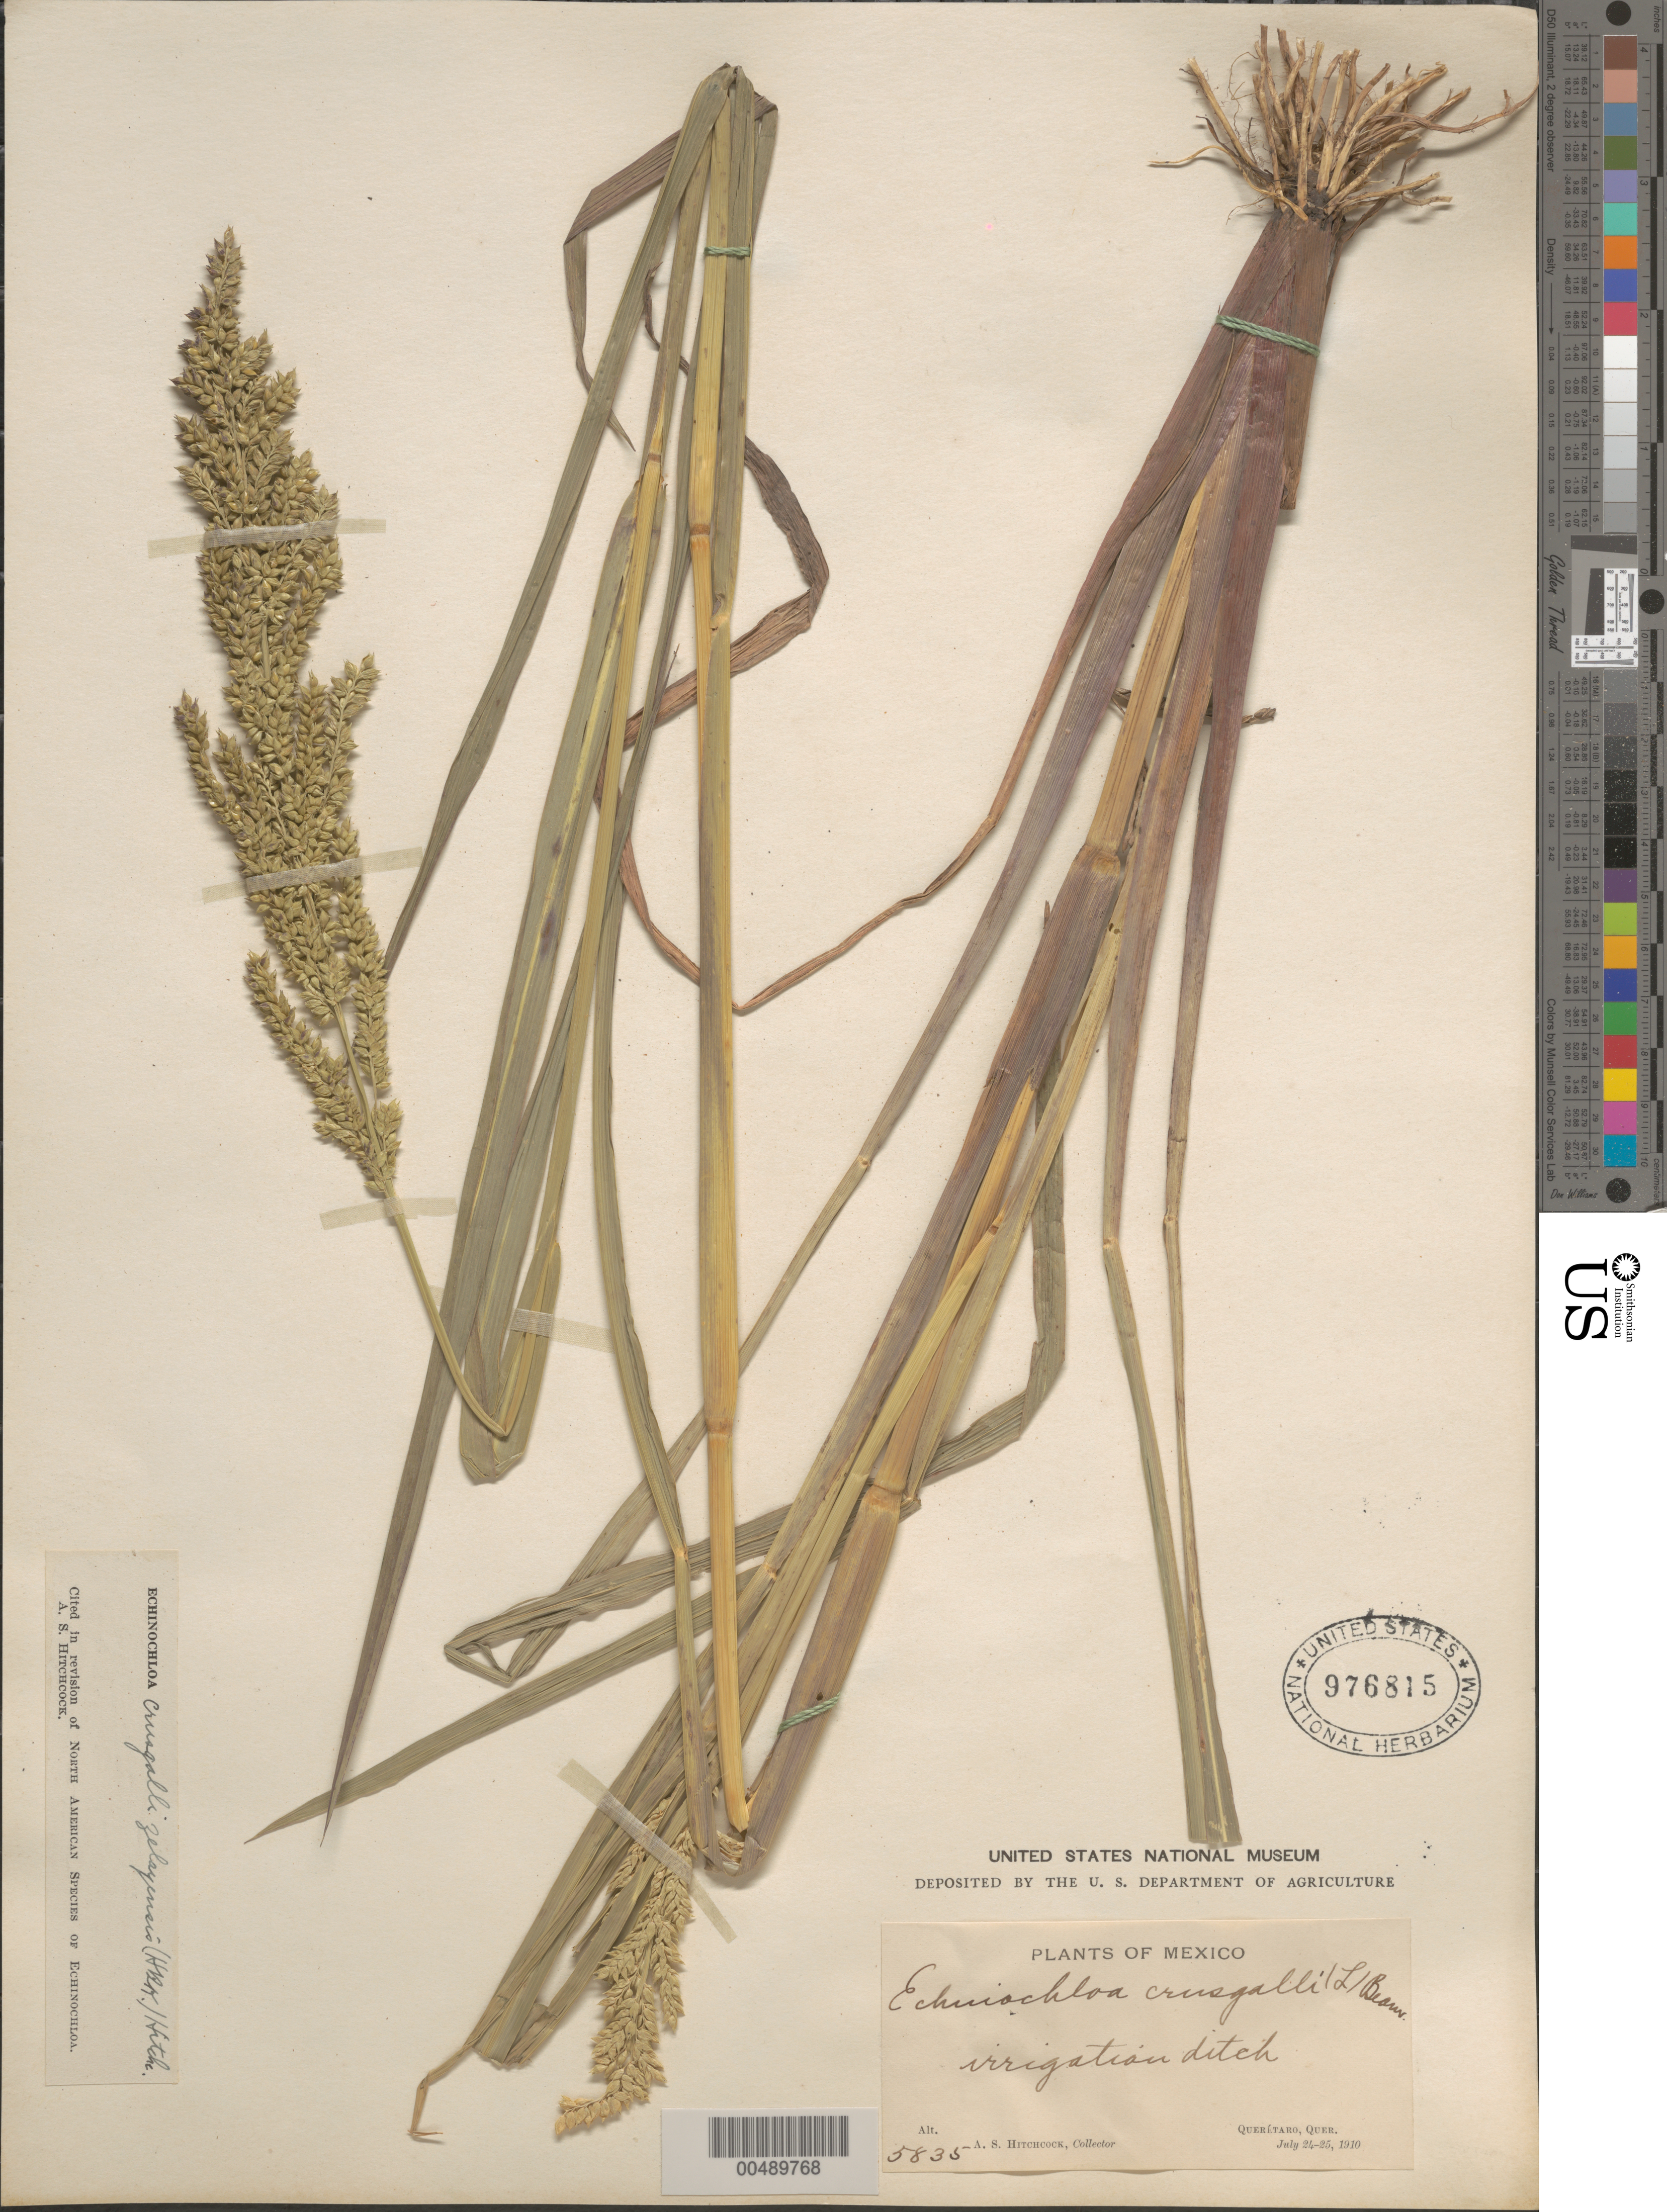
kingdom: Plantae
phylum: Tracheophyta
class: Liliopsida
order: Poales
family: Poaceae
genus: Echinochloa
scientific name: Echinochloa crus-galli var. zelayensis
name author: (Kunth) Hitchc.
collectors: A. S. Hitchcock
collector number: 5835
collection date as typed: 24 Jul 1910 to 25 Jul 1910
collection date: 1910-07-24/1910-07-25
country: Mexico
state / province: Querétaro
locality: Querétaro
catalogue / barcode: US 976815